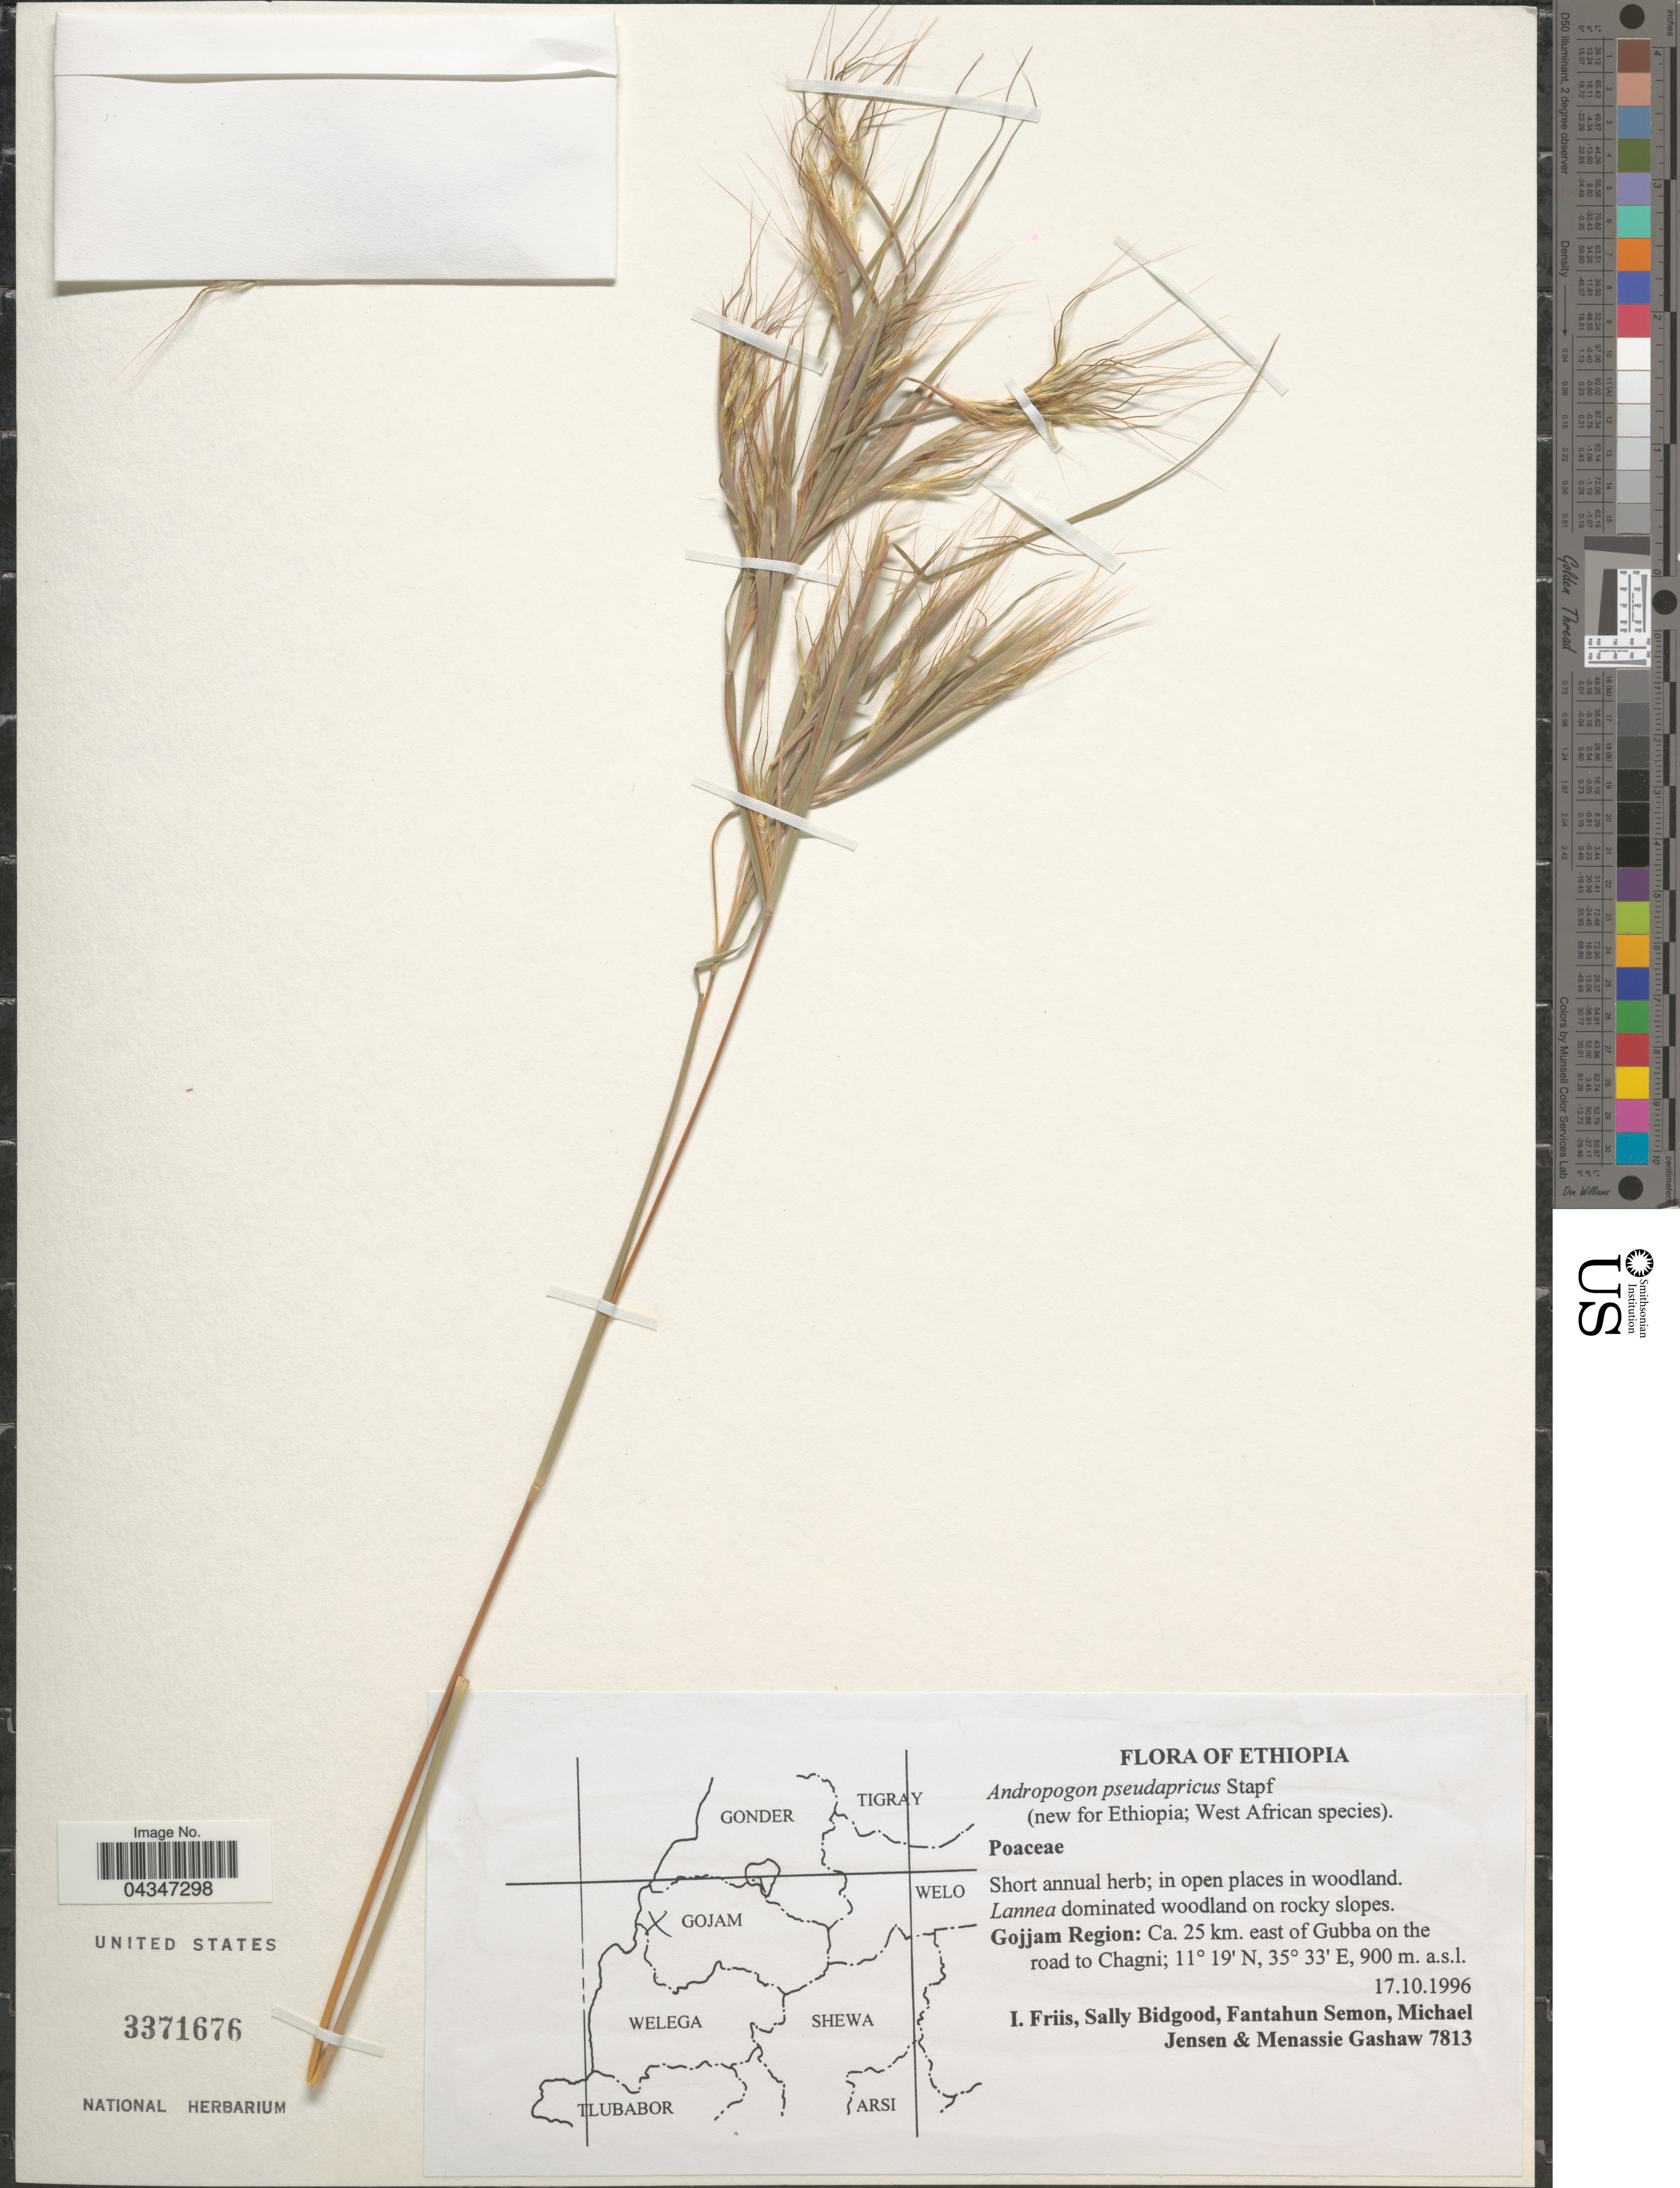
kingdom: Plantae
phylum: Tracheophyta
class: Liliopsida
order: Poales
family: Poaceae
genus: Andropogon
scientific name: Andropogon pseudapricus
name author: Stapf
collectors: I. Friis, S. Bidgood, F. Semon, M. Jensen & M. Gashaw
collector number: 7813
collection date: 1996-10-17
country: Ethiopia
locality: Gojjam Region: Ca. 25 km. east of Gubba on the road to Chagni.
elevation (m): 900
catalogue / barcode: US 3371676